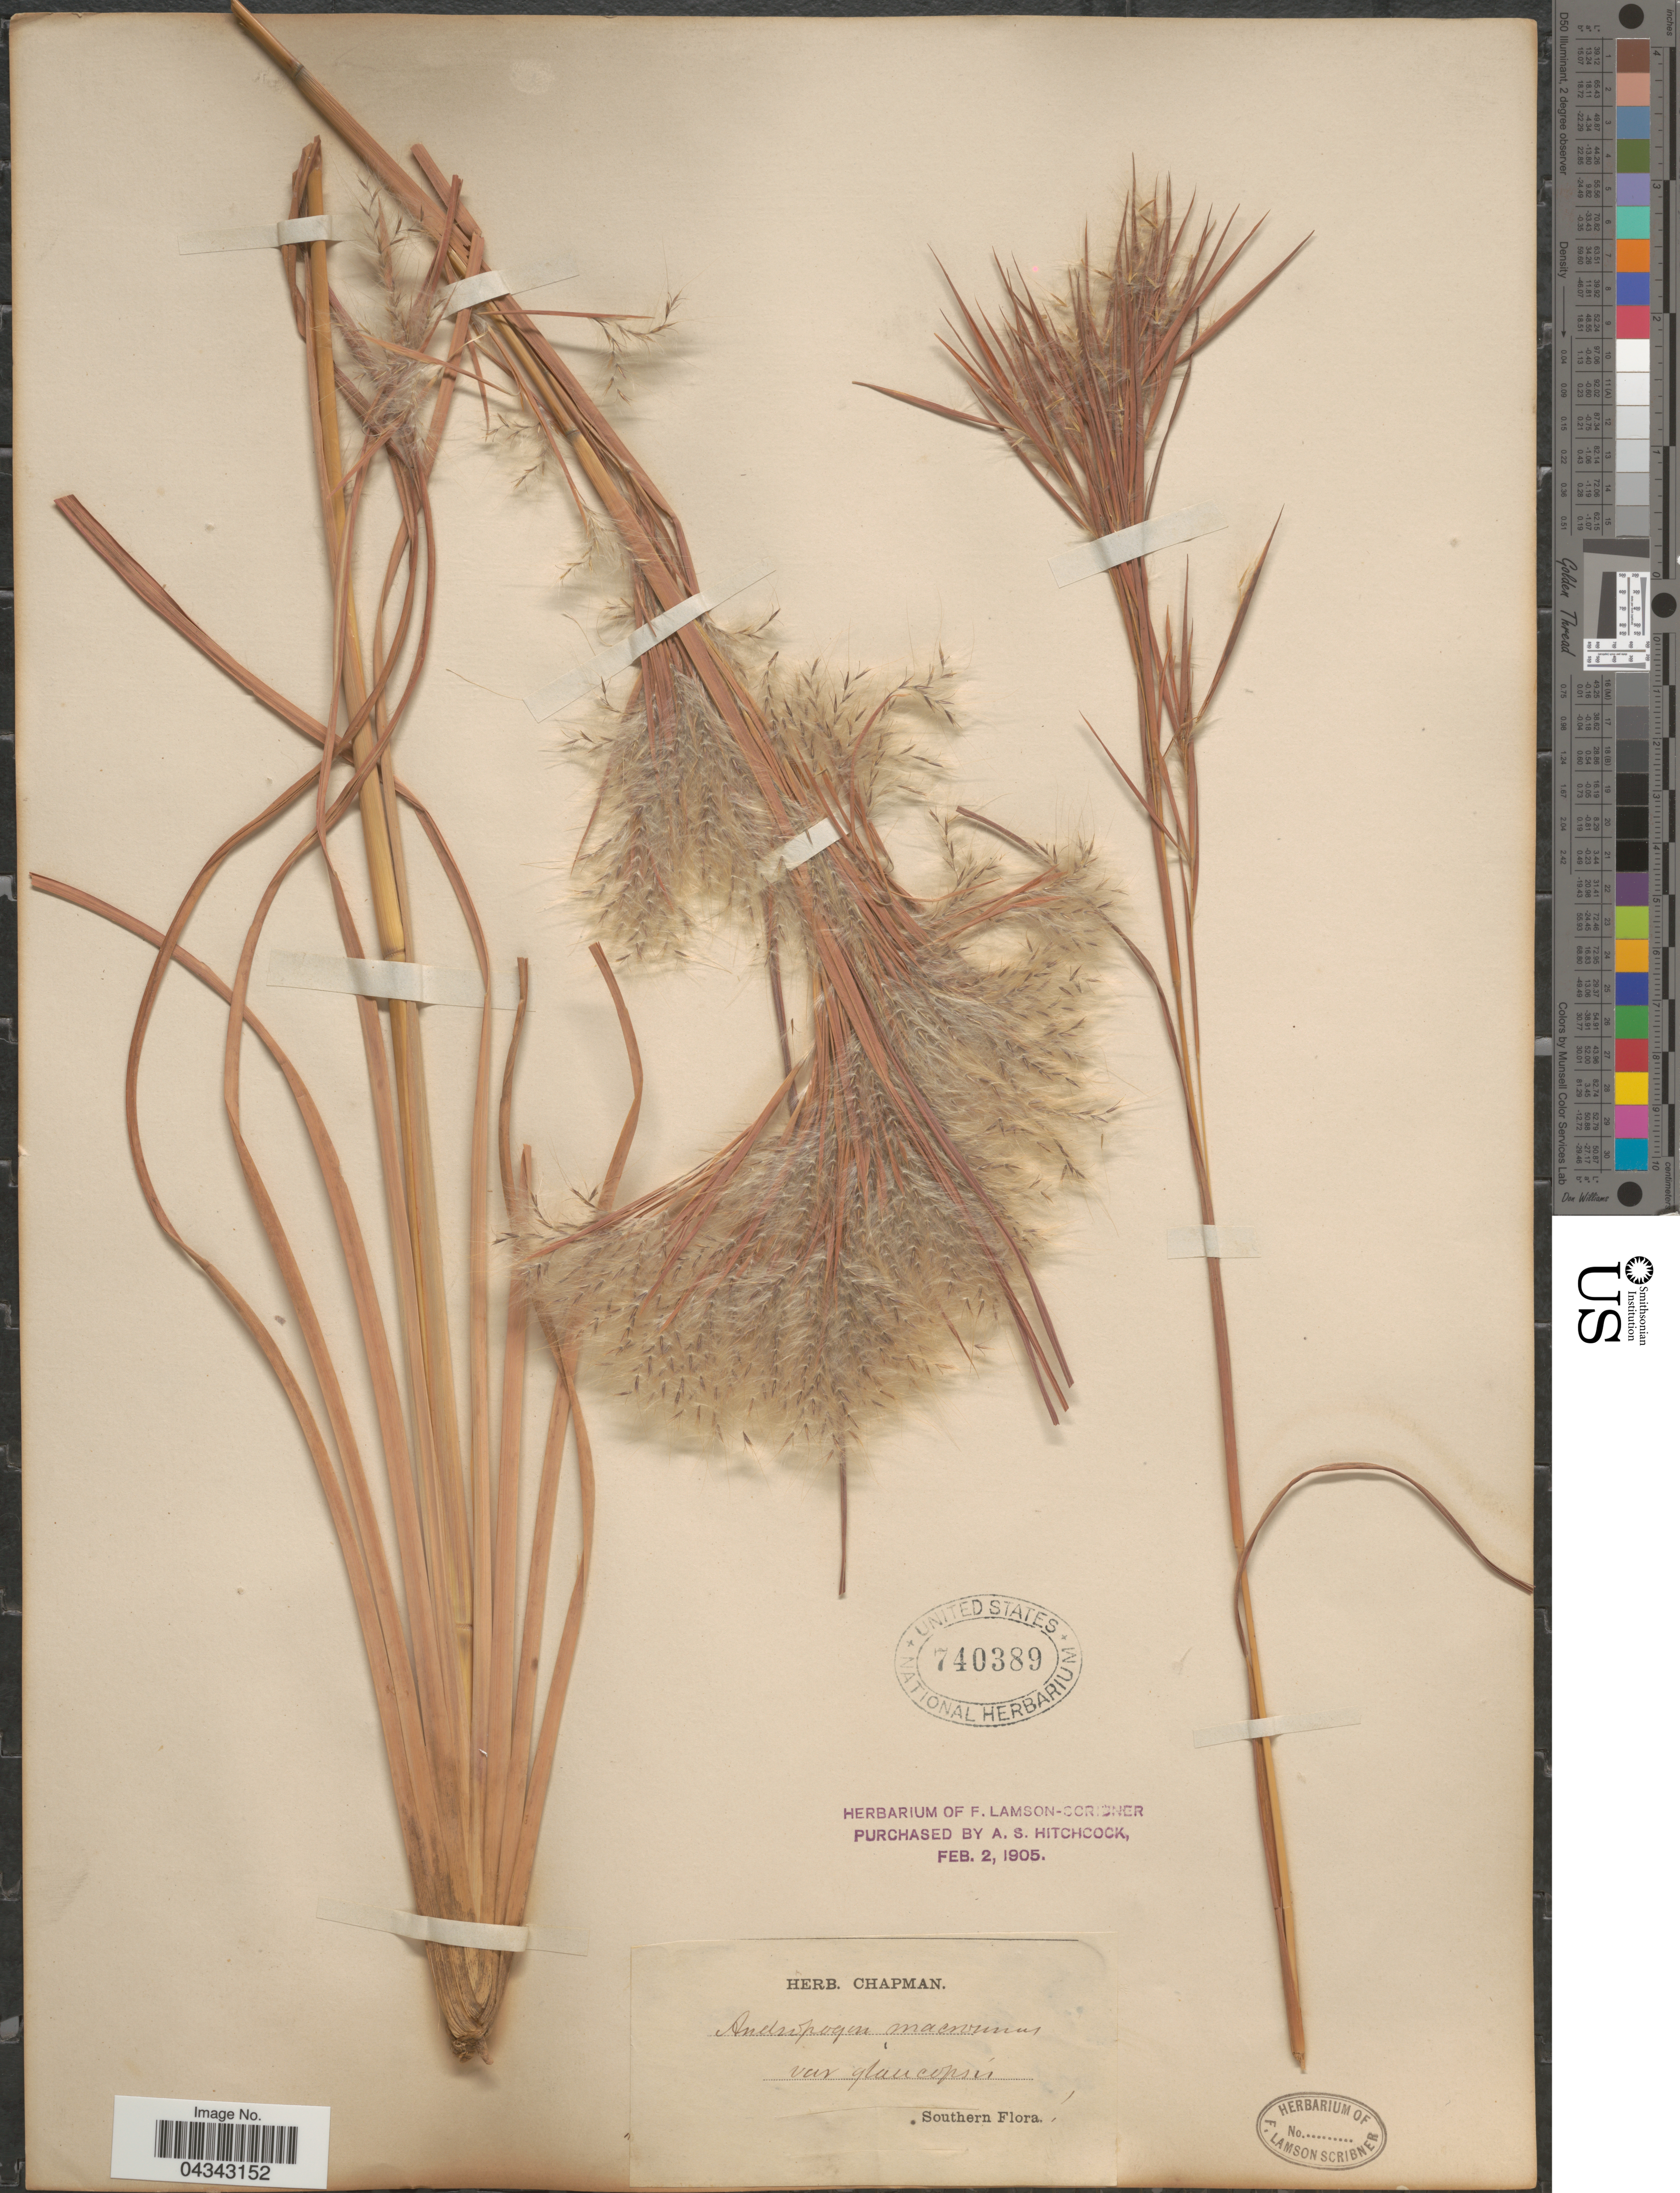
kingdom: Plantae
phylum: Tracheophyta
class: Liliopsida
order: Poales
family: Poaceae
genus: Andropogon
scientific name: Andropogon glomeratus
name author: (Walter) Britton, Stearns & Poggenb.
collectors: ex herb. Chapman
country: United States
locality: Southern.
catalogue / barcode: US 740389